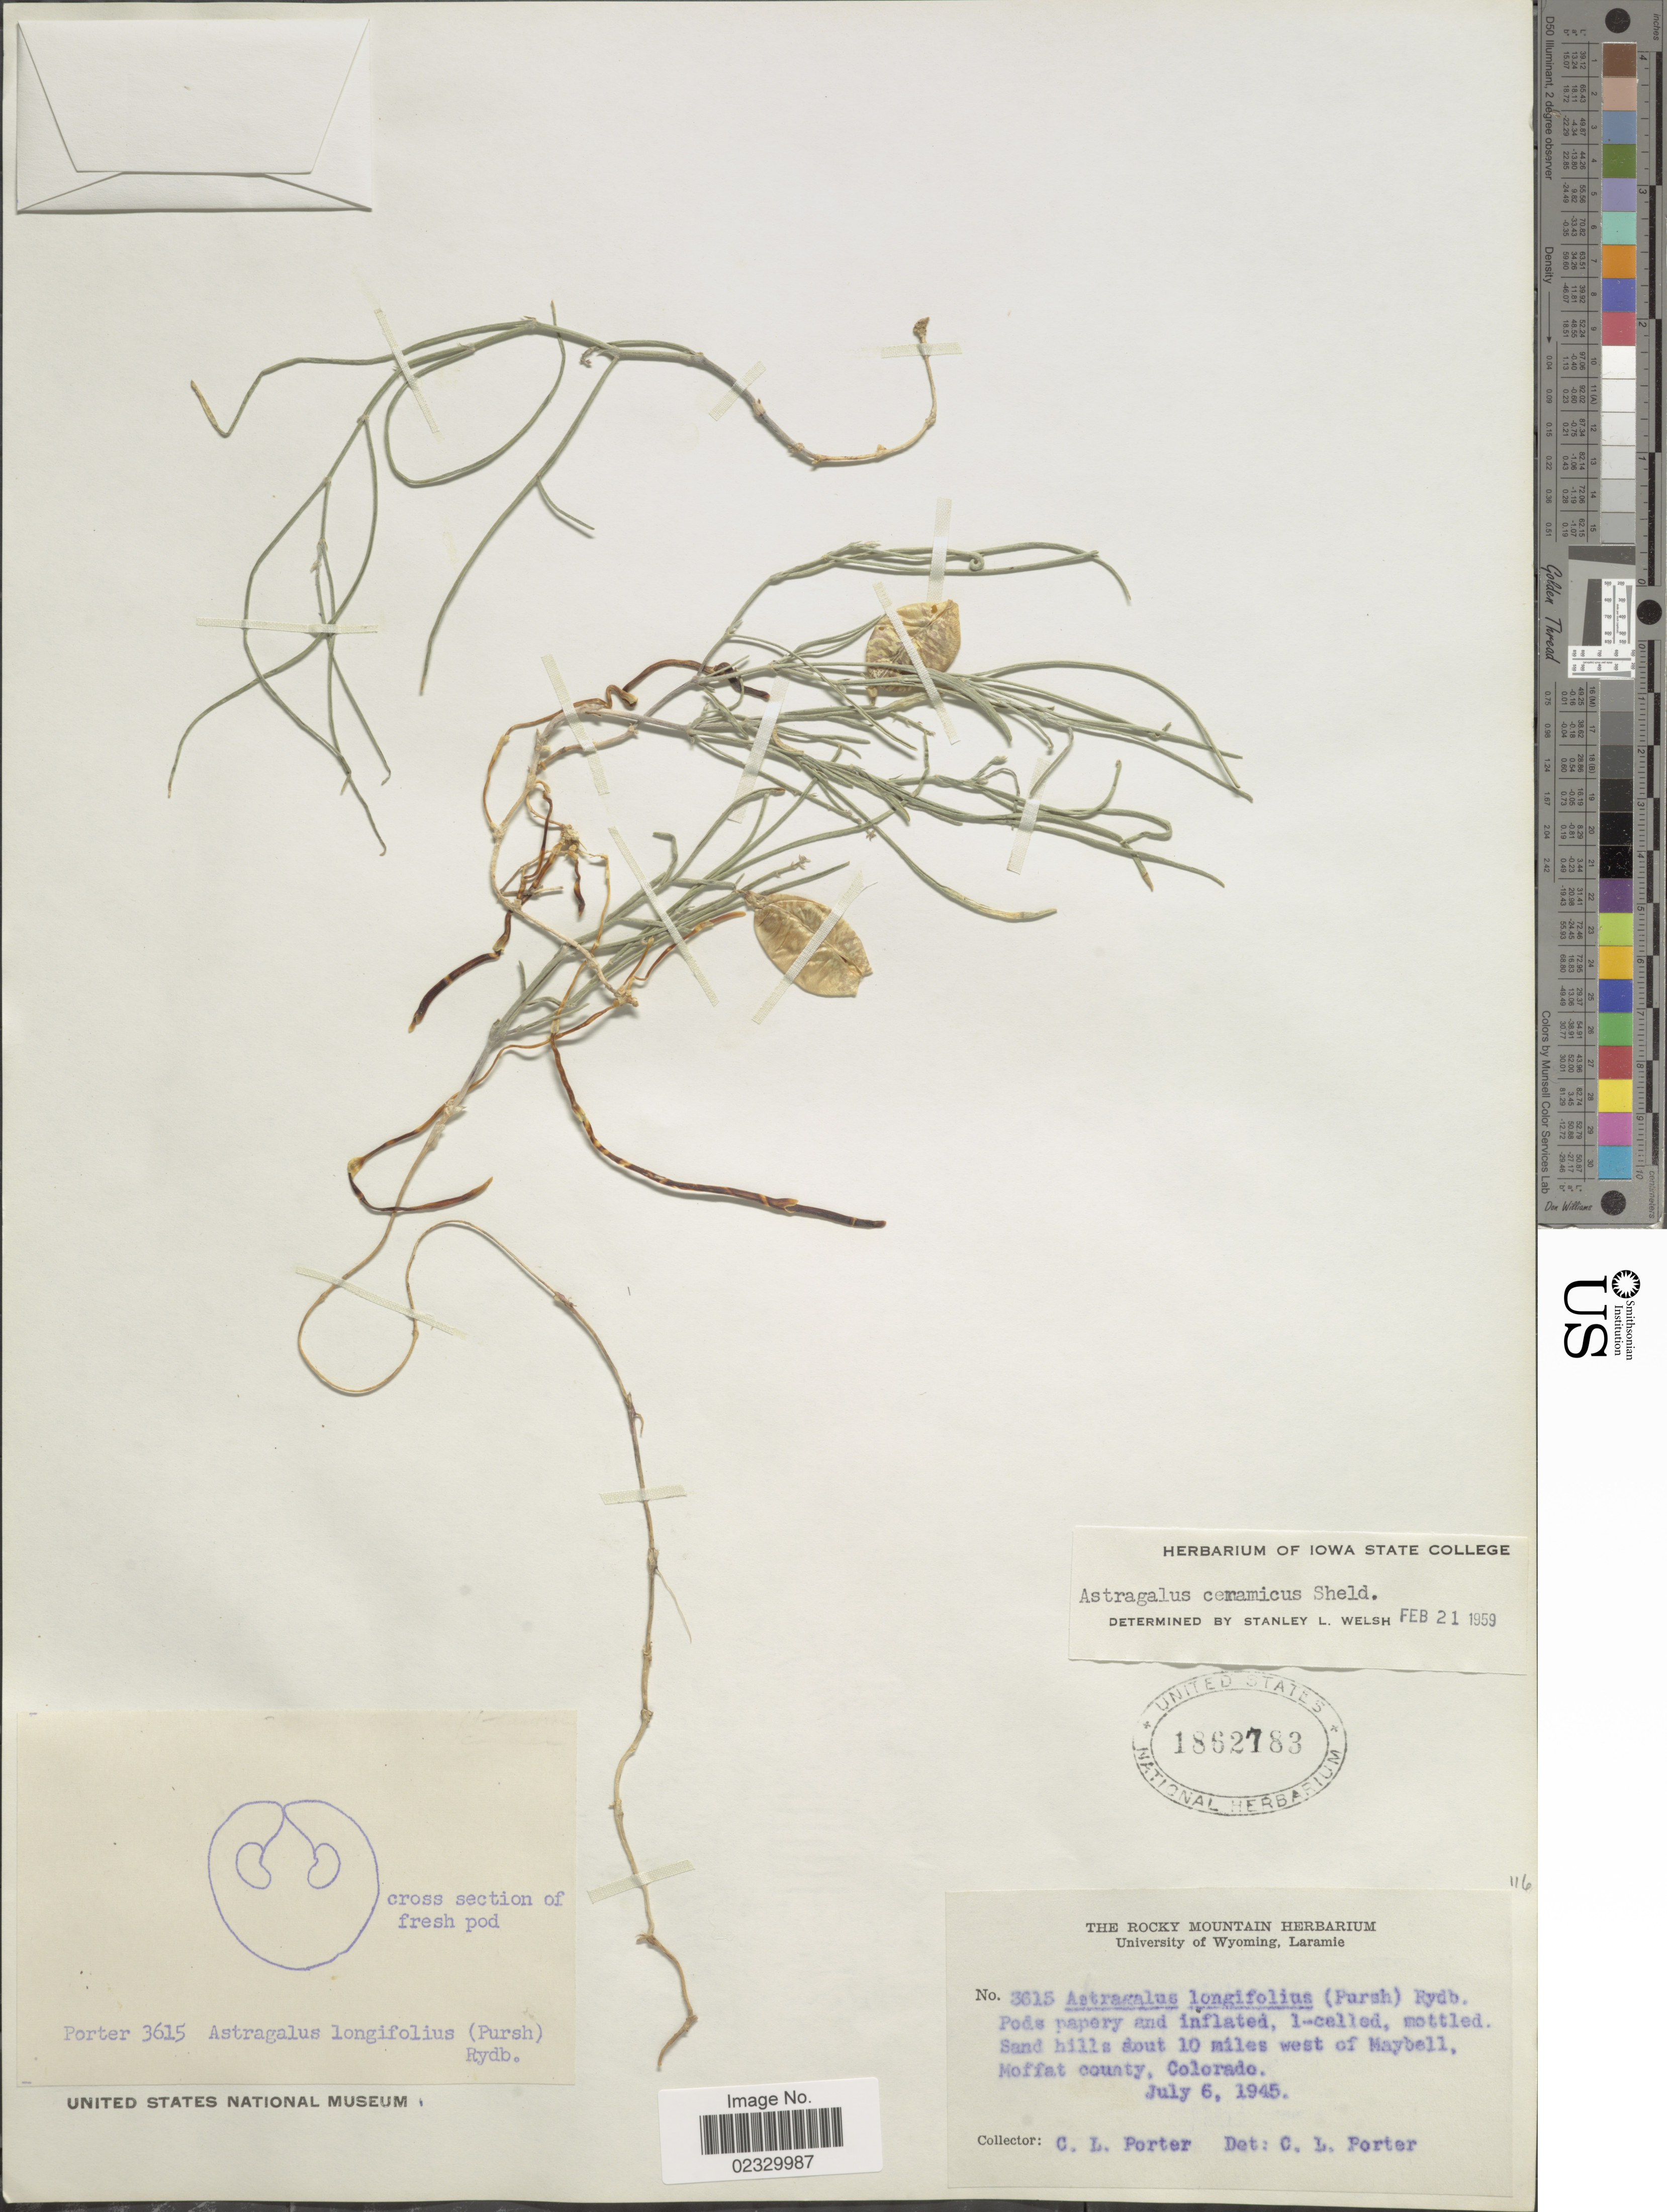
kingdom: Plantae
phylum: Tracheophyta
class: Magnoliopsida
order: Fabales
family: Fabaceae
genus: Astragalus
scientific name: Astragalus ceramicus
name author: E. Sheld.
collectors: C. L. Porter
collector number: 3615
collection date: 1945-07-06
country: United States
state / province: Colorado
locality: Sand hills about 10 miles west of Maybell, Moffat county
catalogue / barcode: US 1862783